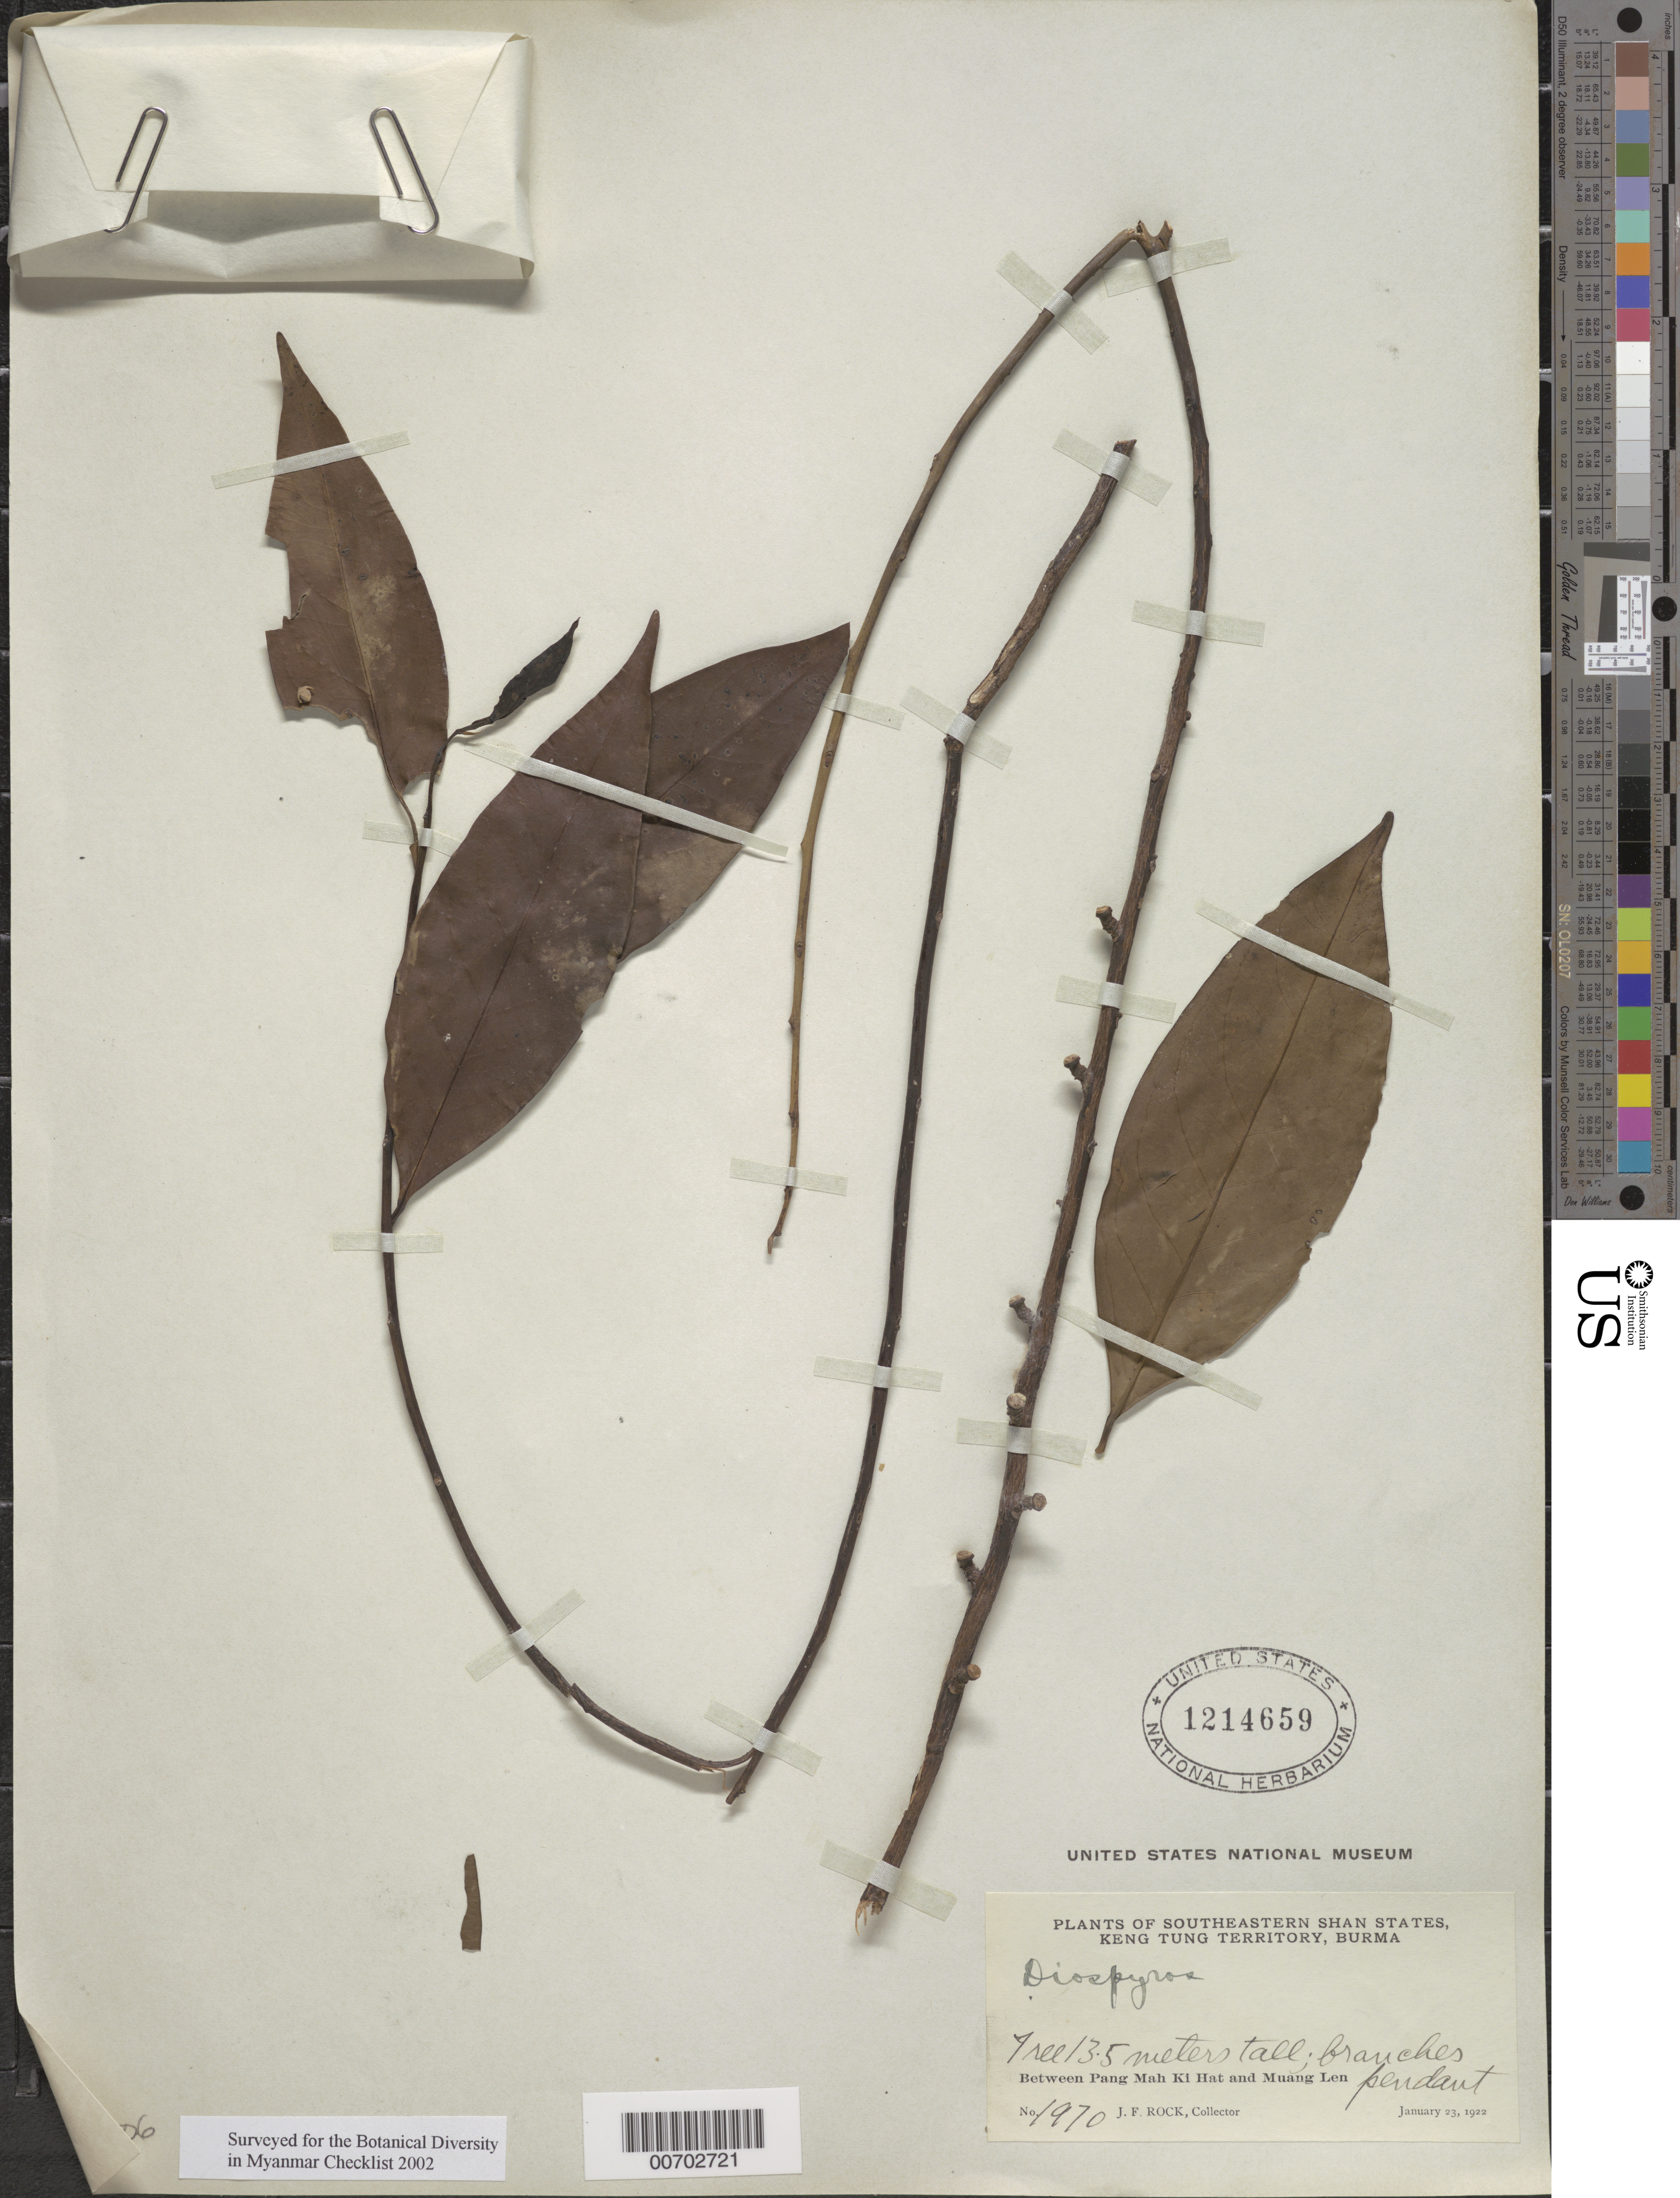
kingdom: Plantae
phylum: Tracheophyta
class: Magnoliopsida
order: Ericales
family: Ebenaceae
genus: Diospyros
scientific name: Diospyros sp.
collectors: J. F. Rock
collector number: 1970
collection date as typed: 23 Jan 1922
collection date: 1922-01-23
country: Myanmar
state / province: Shan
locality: Southeastern Shan States, Keng Tung Terr., betw. Pang Mah and Muang Leu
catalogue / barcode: US 1214659